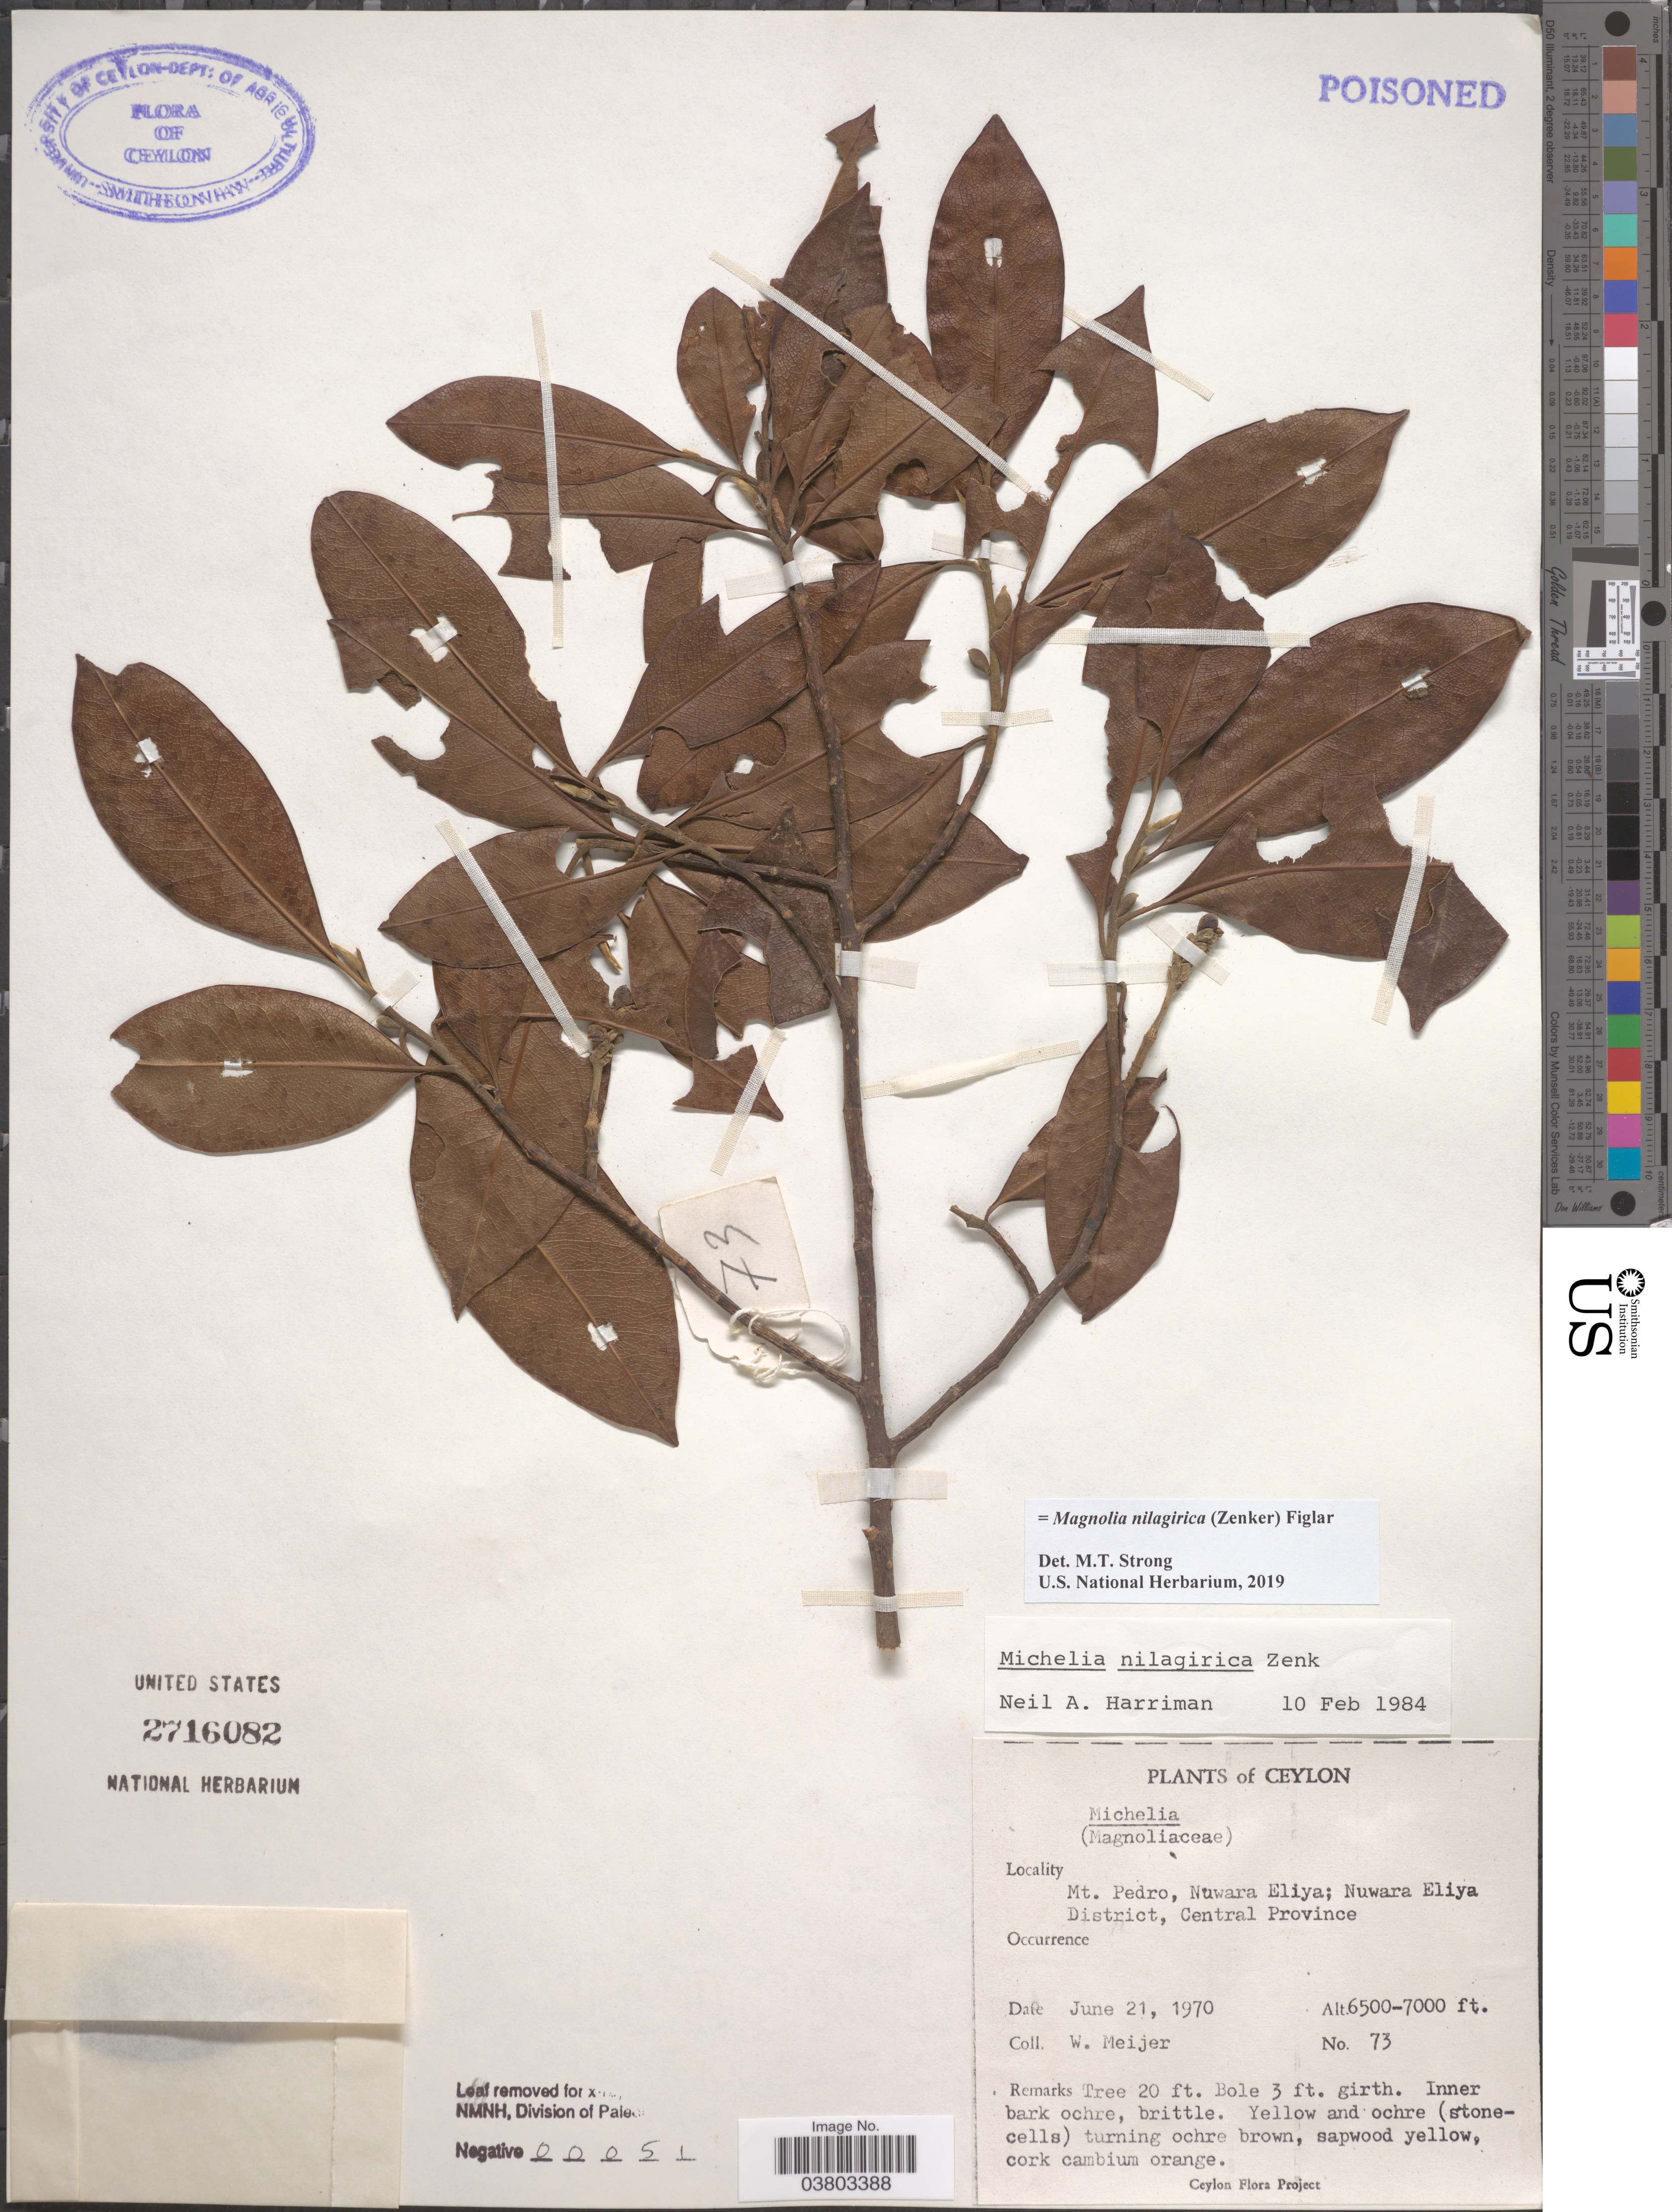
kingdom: Plantae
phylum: Tracheophyta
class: Magnoliopsida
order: Magnoliales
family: Magnoliaceae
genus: Magnolia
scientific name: Magnolia nilagirica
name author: (Zenker) Figlar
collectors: W. Meijer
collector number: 73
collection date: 1970-06-21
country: Sri Lanka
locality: Ceylon. Mt. Pedro, Nuwara Eliya; Nuwara Eliya District, Central Province.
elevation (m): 1981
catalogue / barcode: US 2716082